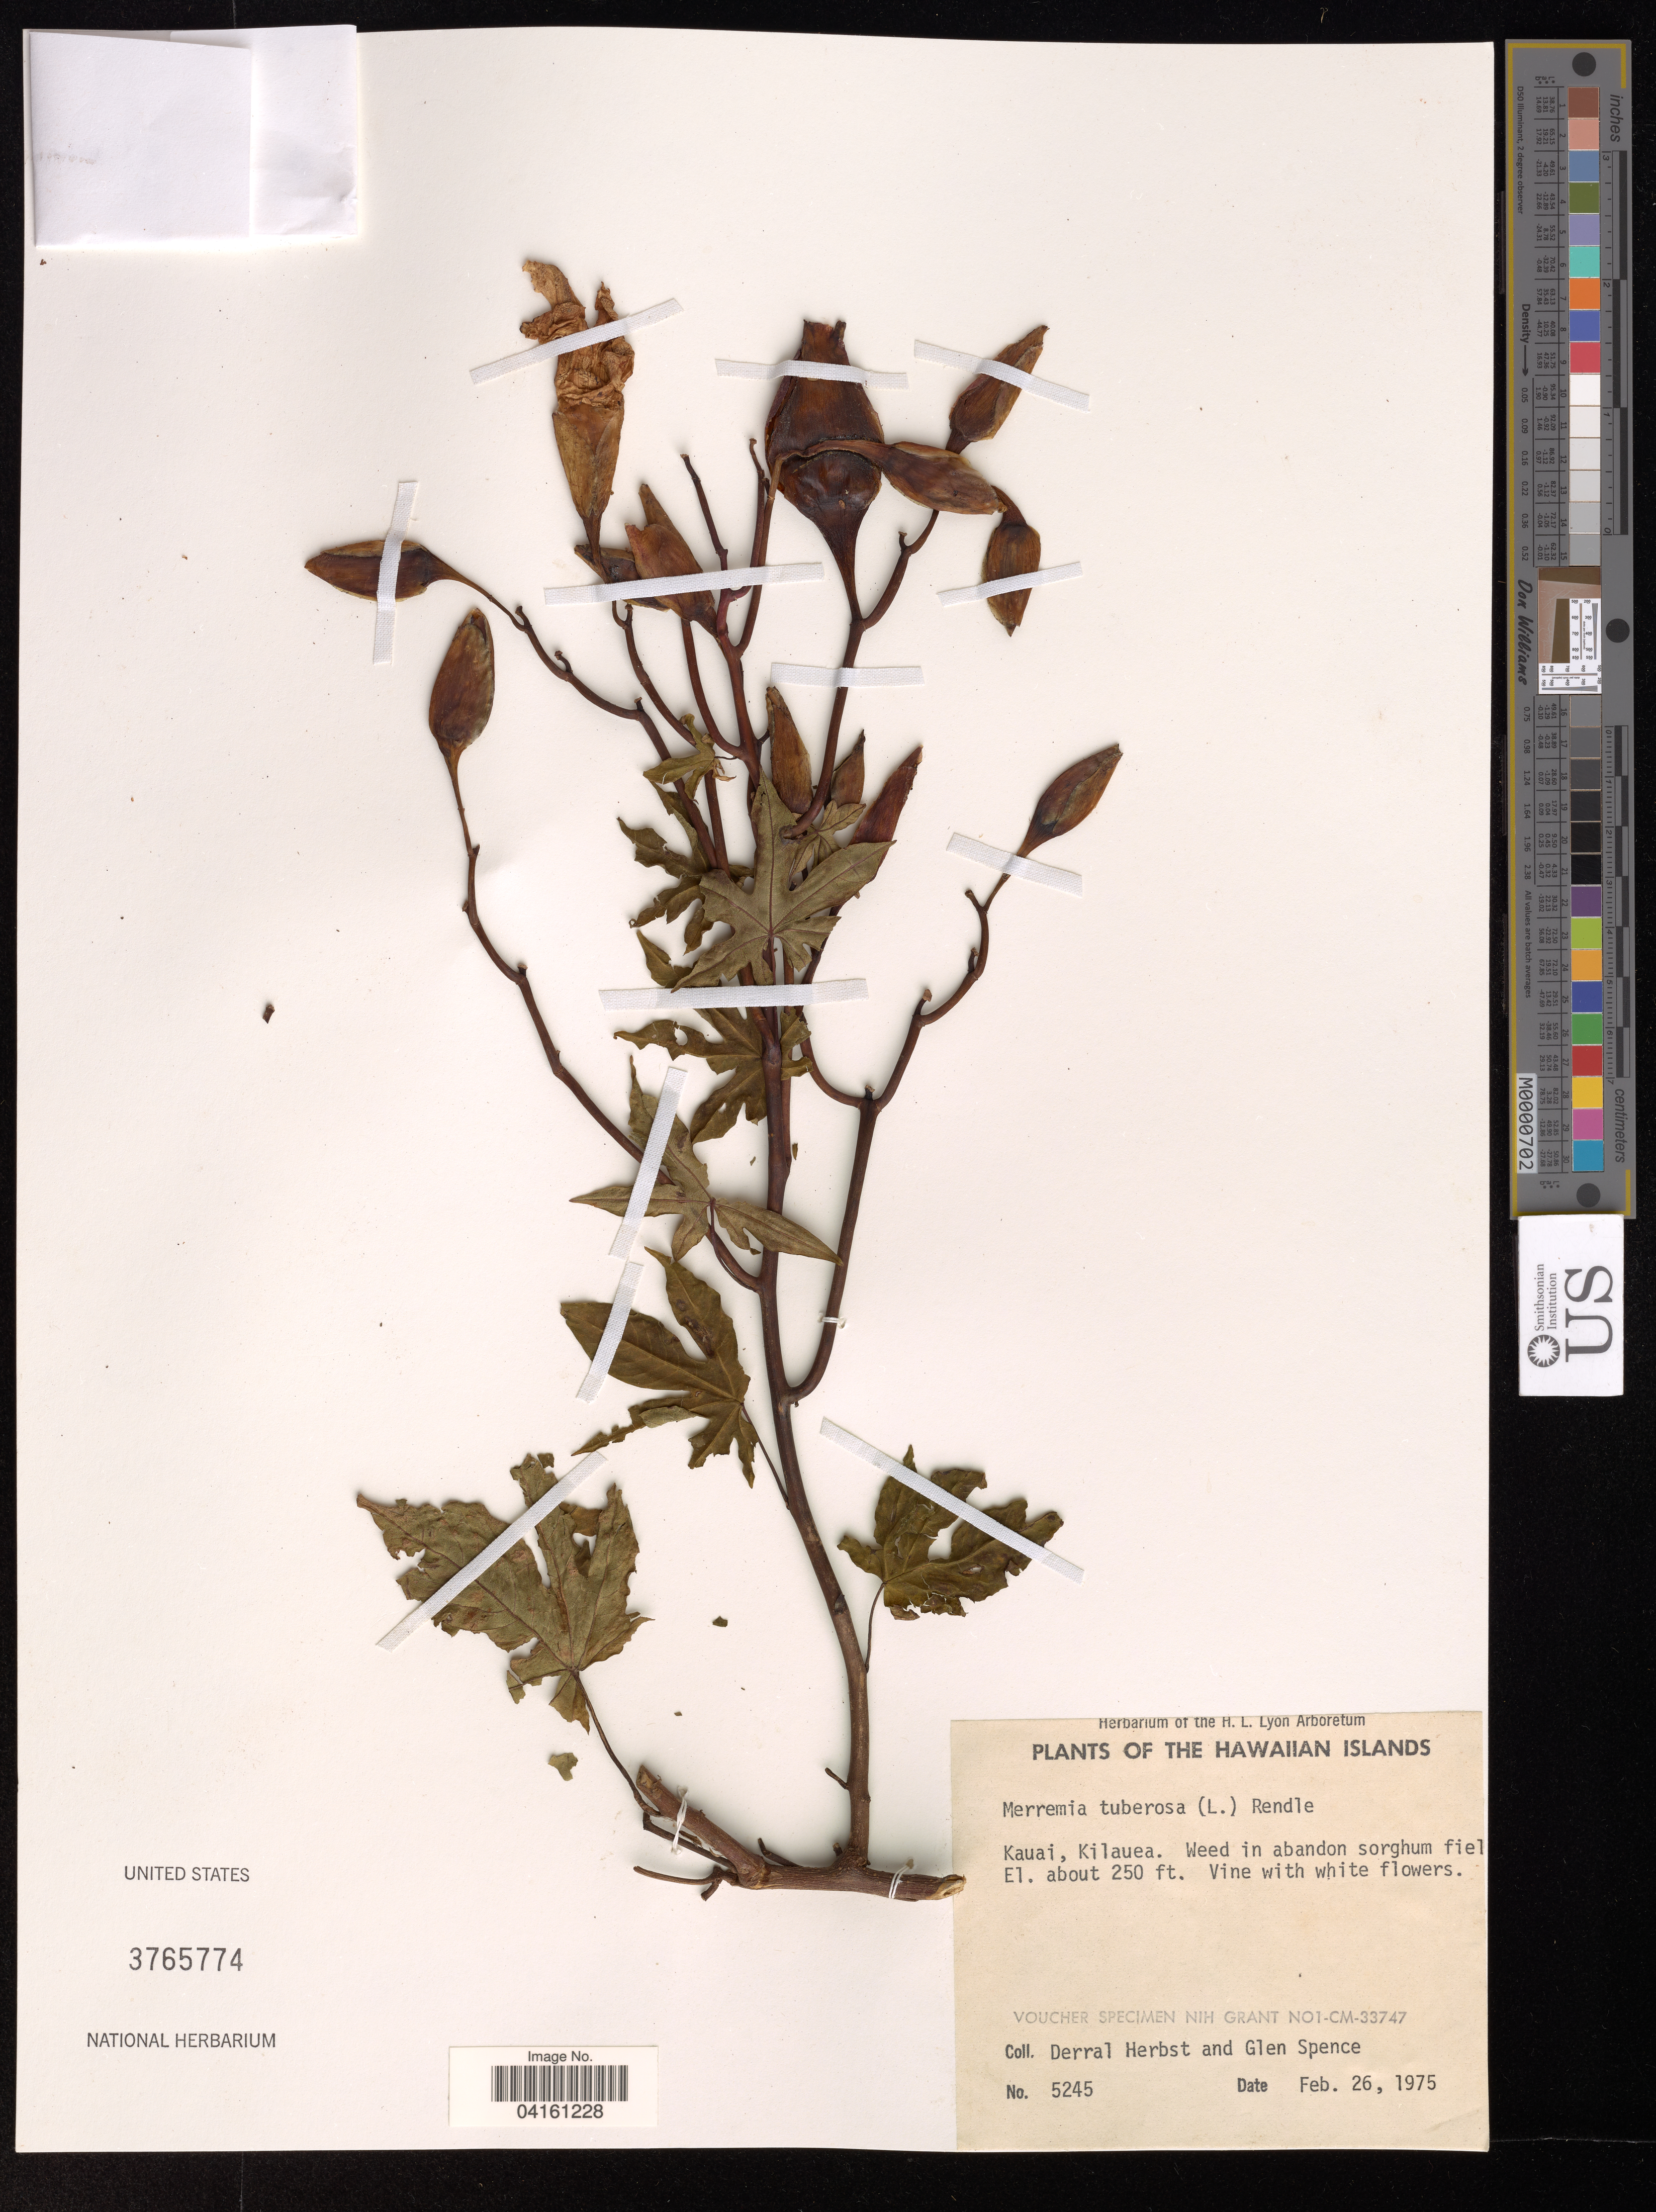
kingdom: Plantae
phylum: Tracheophyta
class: Magnoliopsida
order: Solanales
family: Convolvulaceae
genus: Distimake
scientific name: Distimake tuberosus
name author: (L.) A. R. Simões & Staples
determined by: Wagner, W. L., (BOT), Smithsonian Institution - National Museum of Natural History (UNITED STATES)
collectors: D. Herbst & G. Spence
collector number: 5245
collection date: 1975-02-26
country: United States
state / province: Hawaii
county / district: Kauai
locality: The Hawaiian Islands. Kaui, Kilauea.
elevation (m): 76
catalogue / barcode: US 3765774